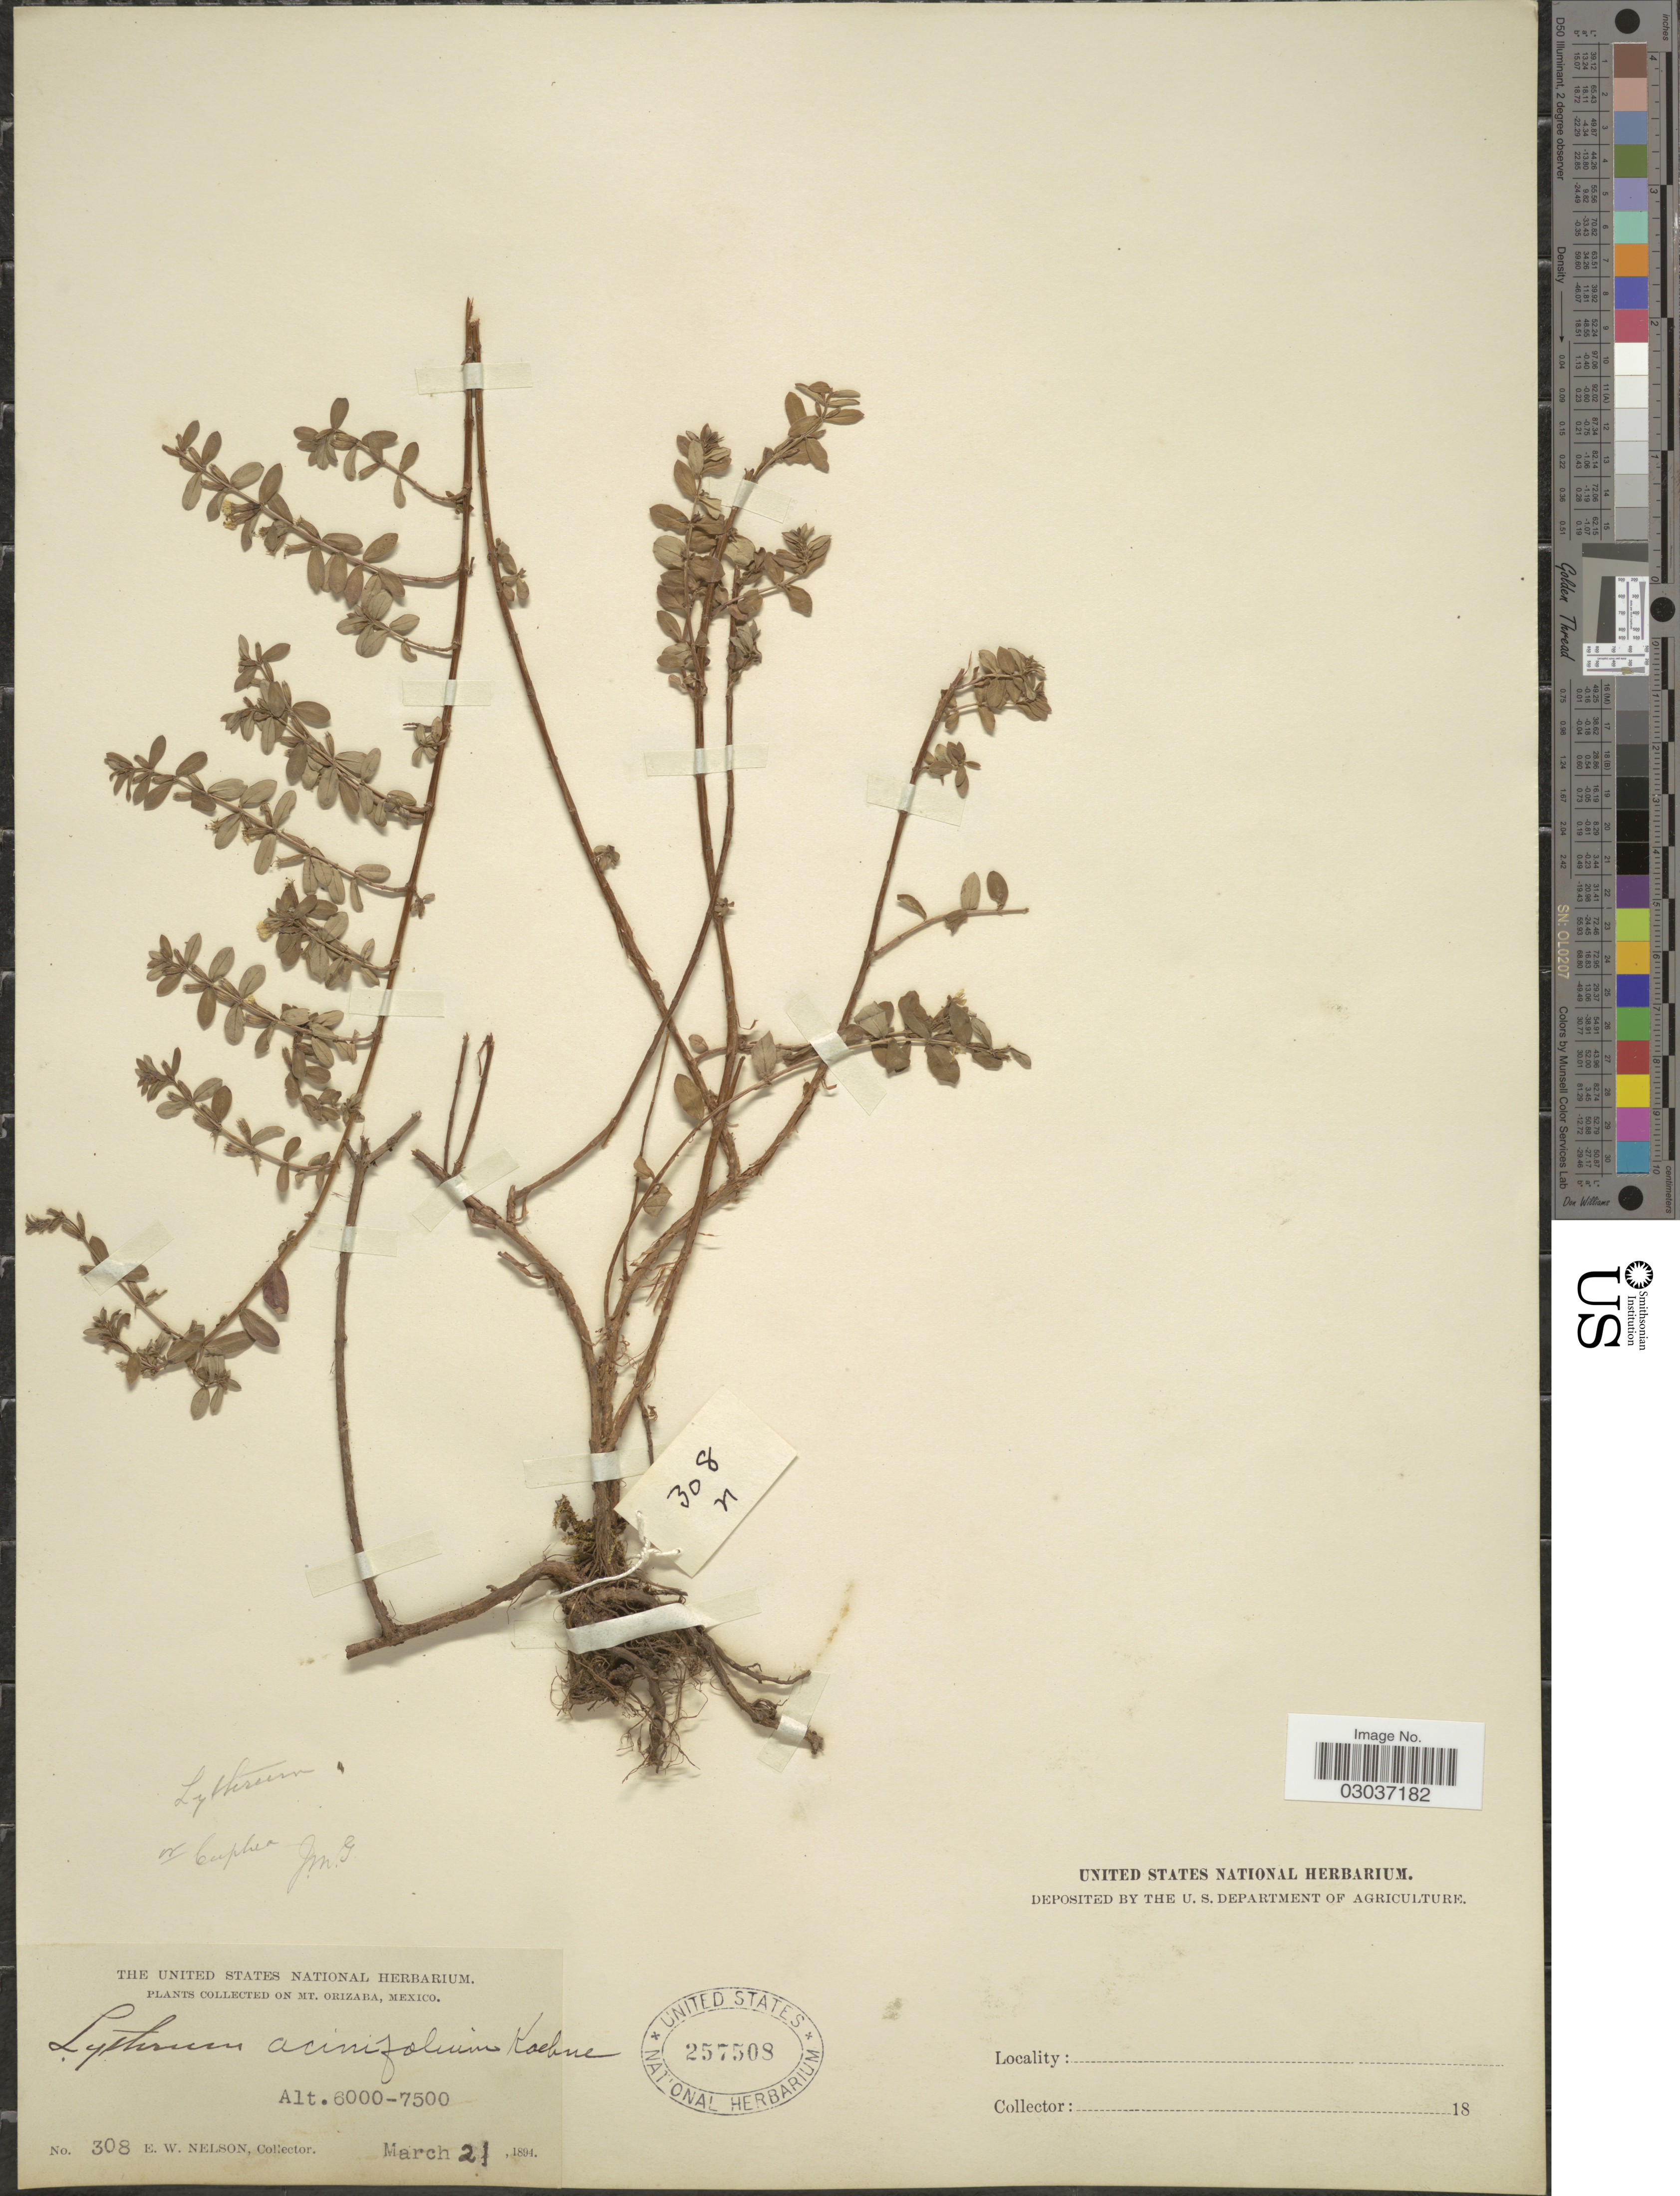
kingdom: Plantae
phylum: Tracheophyta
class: Magnoliopsida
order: Myrtales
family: Lythraceae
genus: Lythrum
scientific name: Lythrum acinifolium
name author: Sessé & Moc. ex Koehne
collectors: E. W. Nelson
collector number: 308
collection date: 1894-03-21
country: Mexico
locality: Collected on Mt. Orizaba.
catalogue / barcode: US 257508